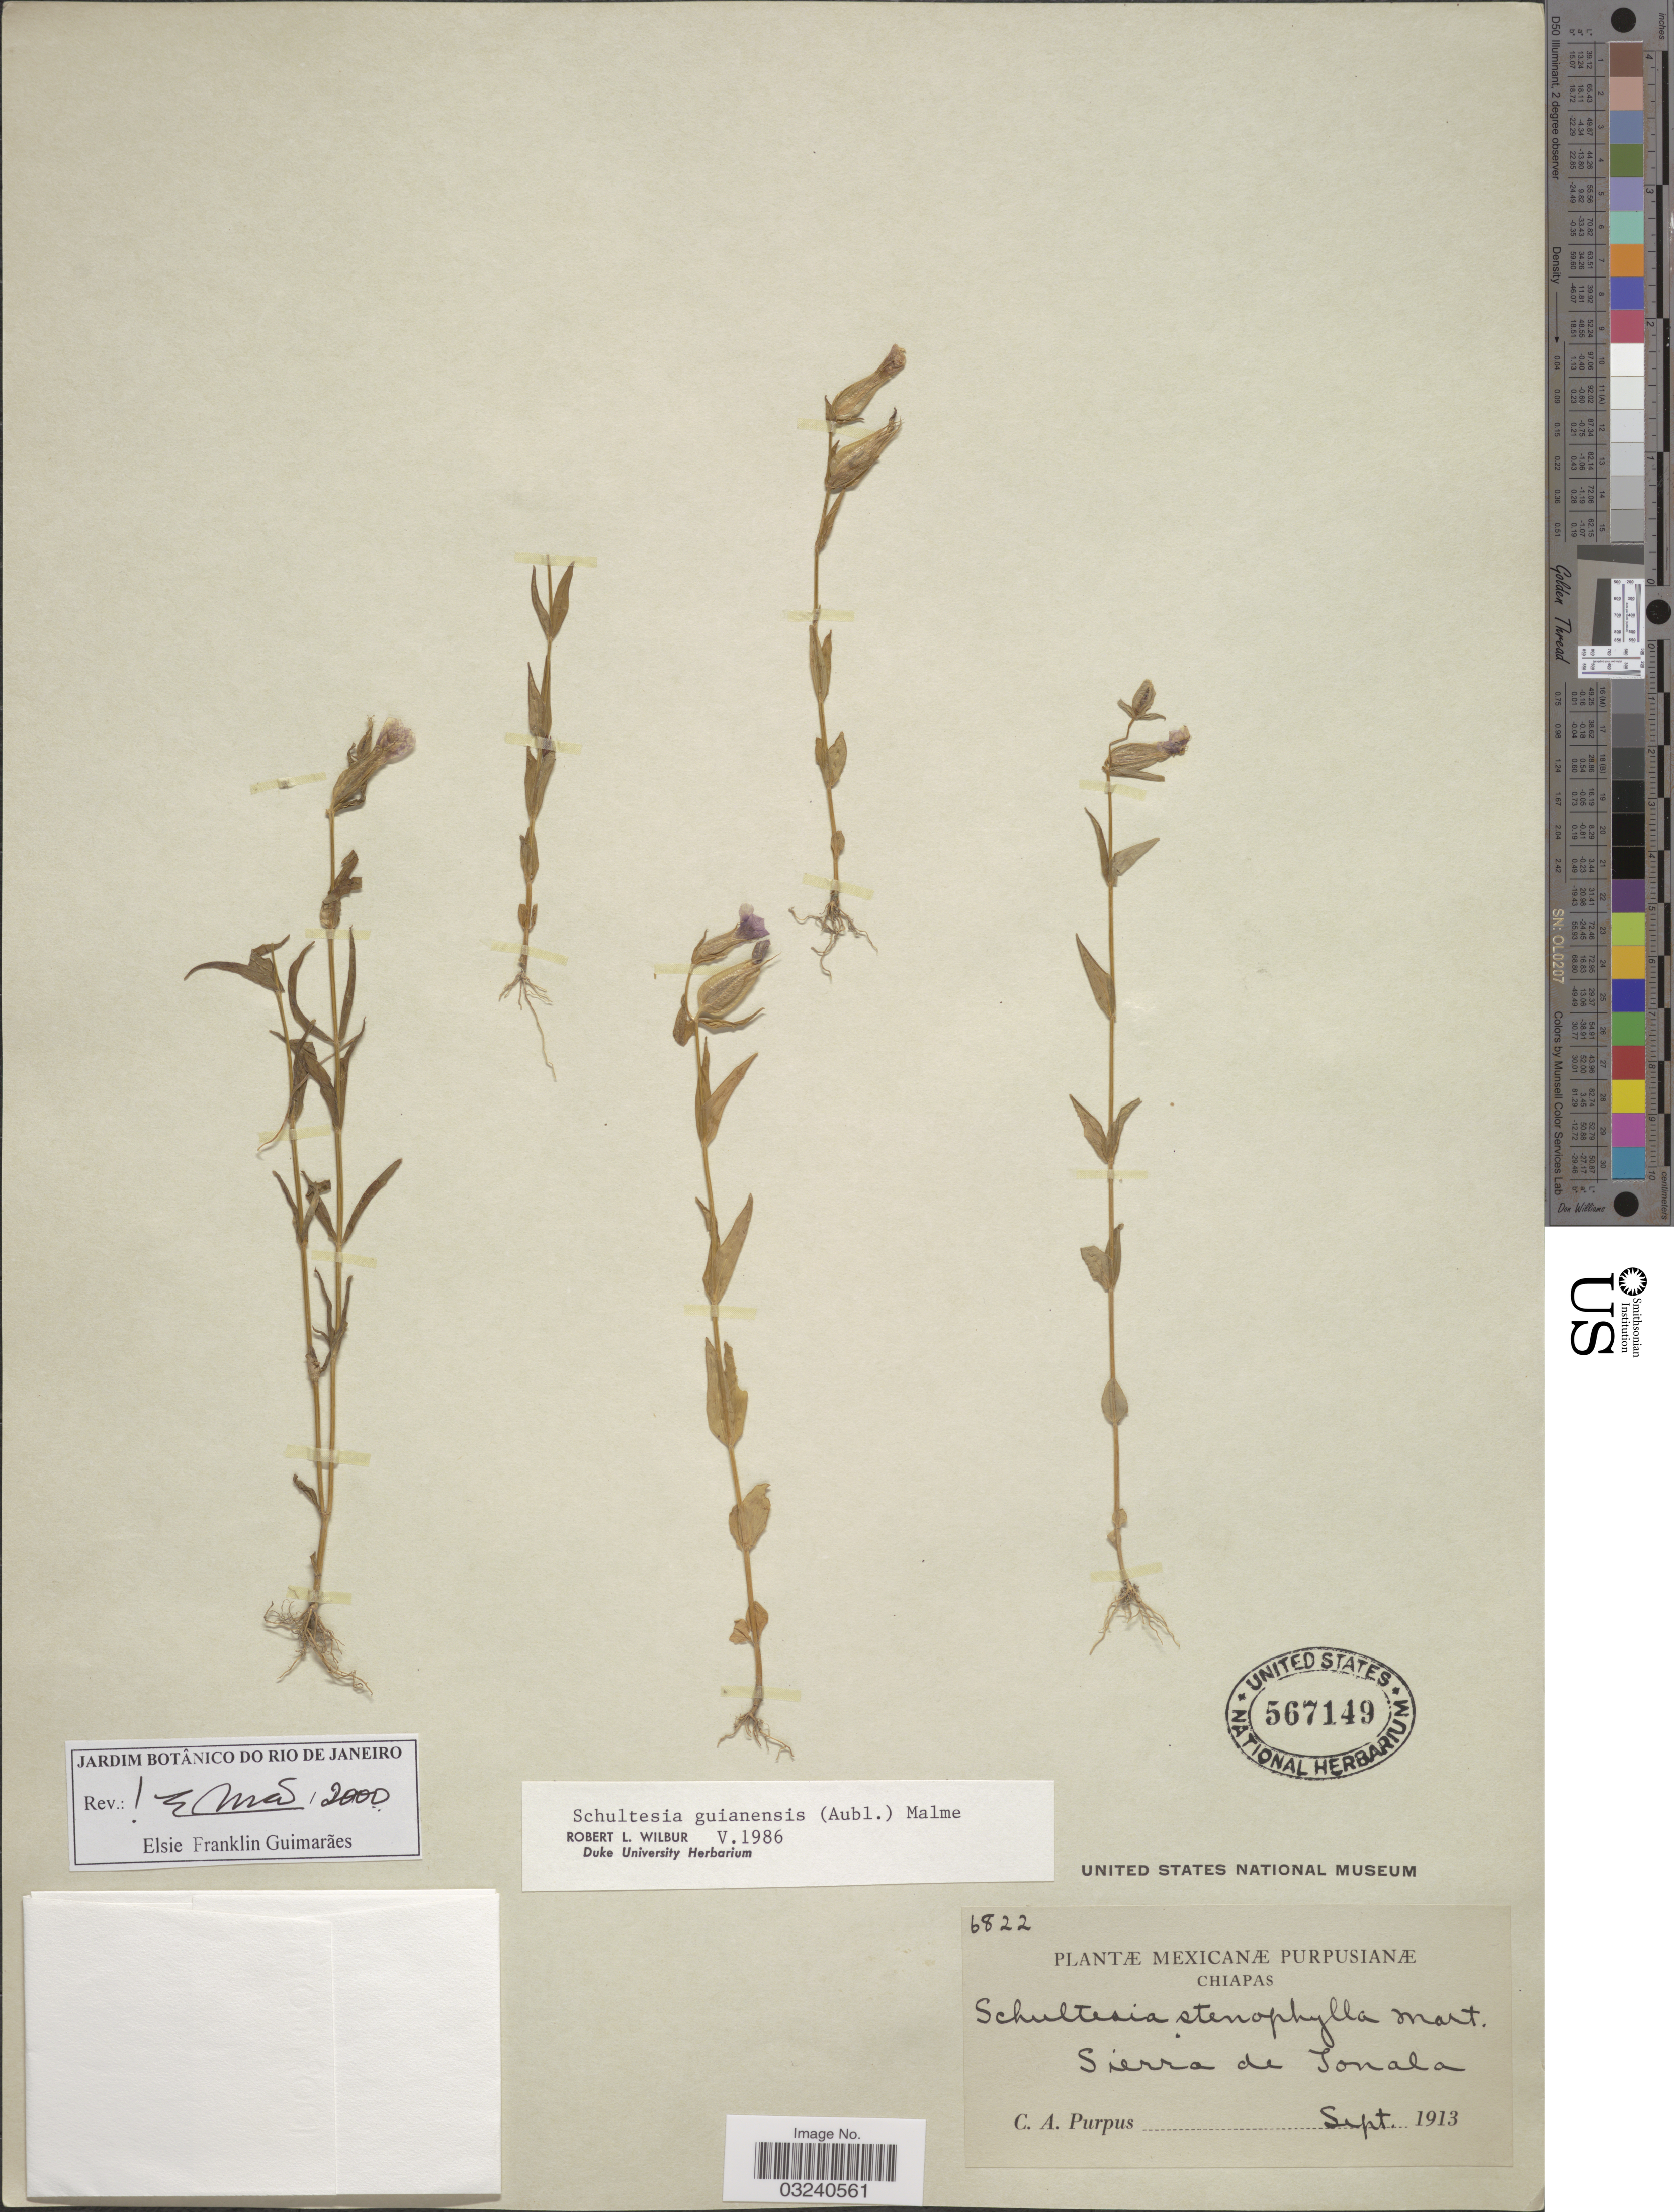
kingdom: Plantae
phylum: Tracheophyta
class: Magnoliopsida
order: Gentianales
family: Gentianaceae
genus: Schultesia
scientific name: Schultesia guianensis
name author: (Aubl.) Malme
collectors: C. A. Purpus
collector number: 6822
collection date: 1913-09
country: Mexico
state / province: Chiapas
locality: Sierra de Tonala.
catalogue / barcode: US 567149